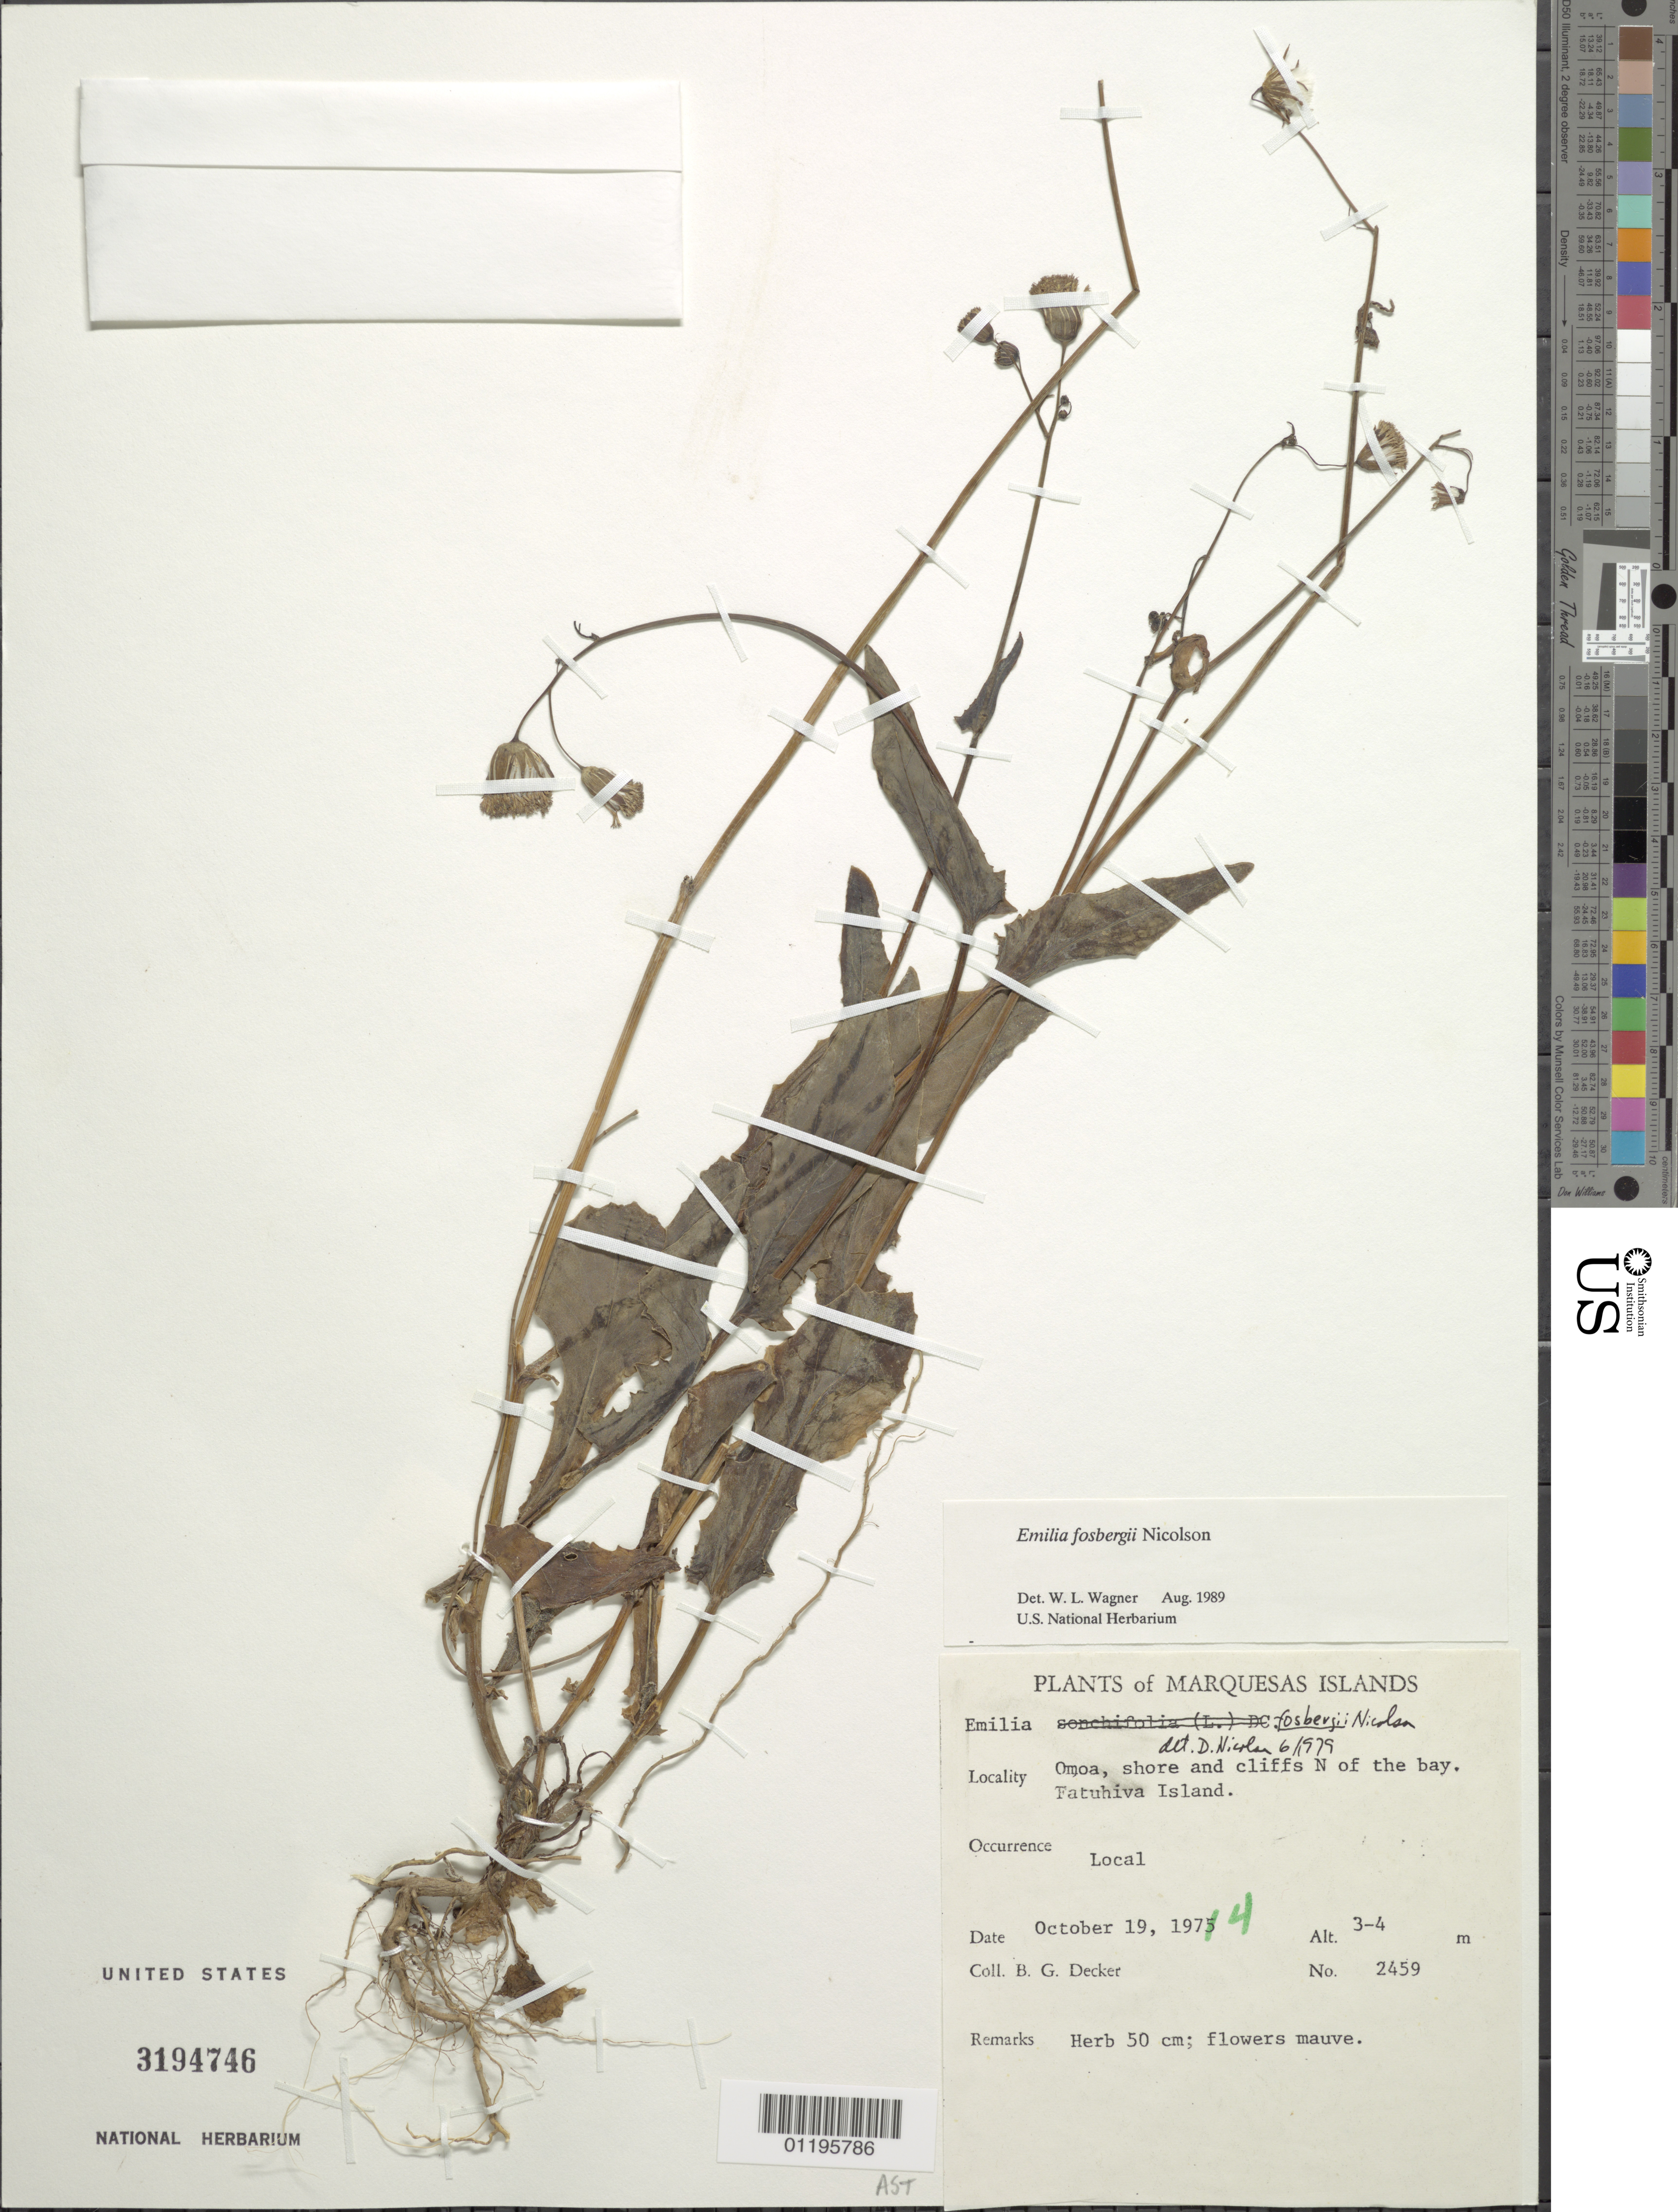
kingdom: Plantae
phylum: Tracheophyta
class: Magnoliopsida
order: Asterales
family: Asteraceae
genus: Emilia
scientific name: Emilia fosbergii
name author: Nicolson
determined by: Wagner, W. L., (BOT), Smithsonian Institution - National Museum of Natural History (UNITED STATES)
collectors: B. G. Decker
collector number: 2459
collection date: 1974-10-19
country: French Polynesia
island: Fatu Hiva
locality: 'Omo'a, shore and cliffs N of bay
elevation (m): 3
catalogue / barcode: US 3194746